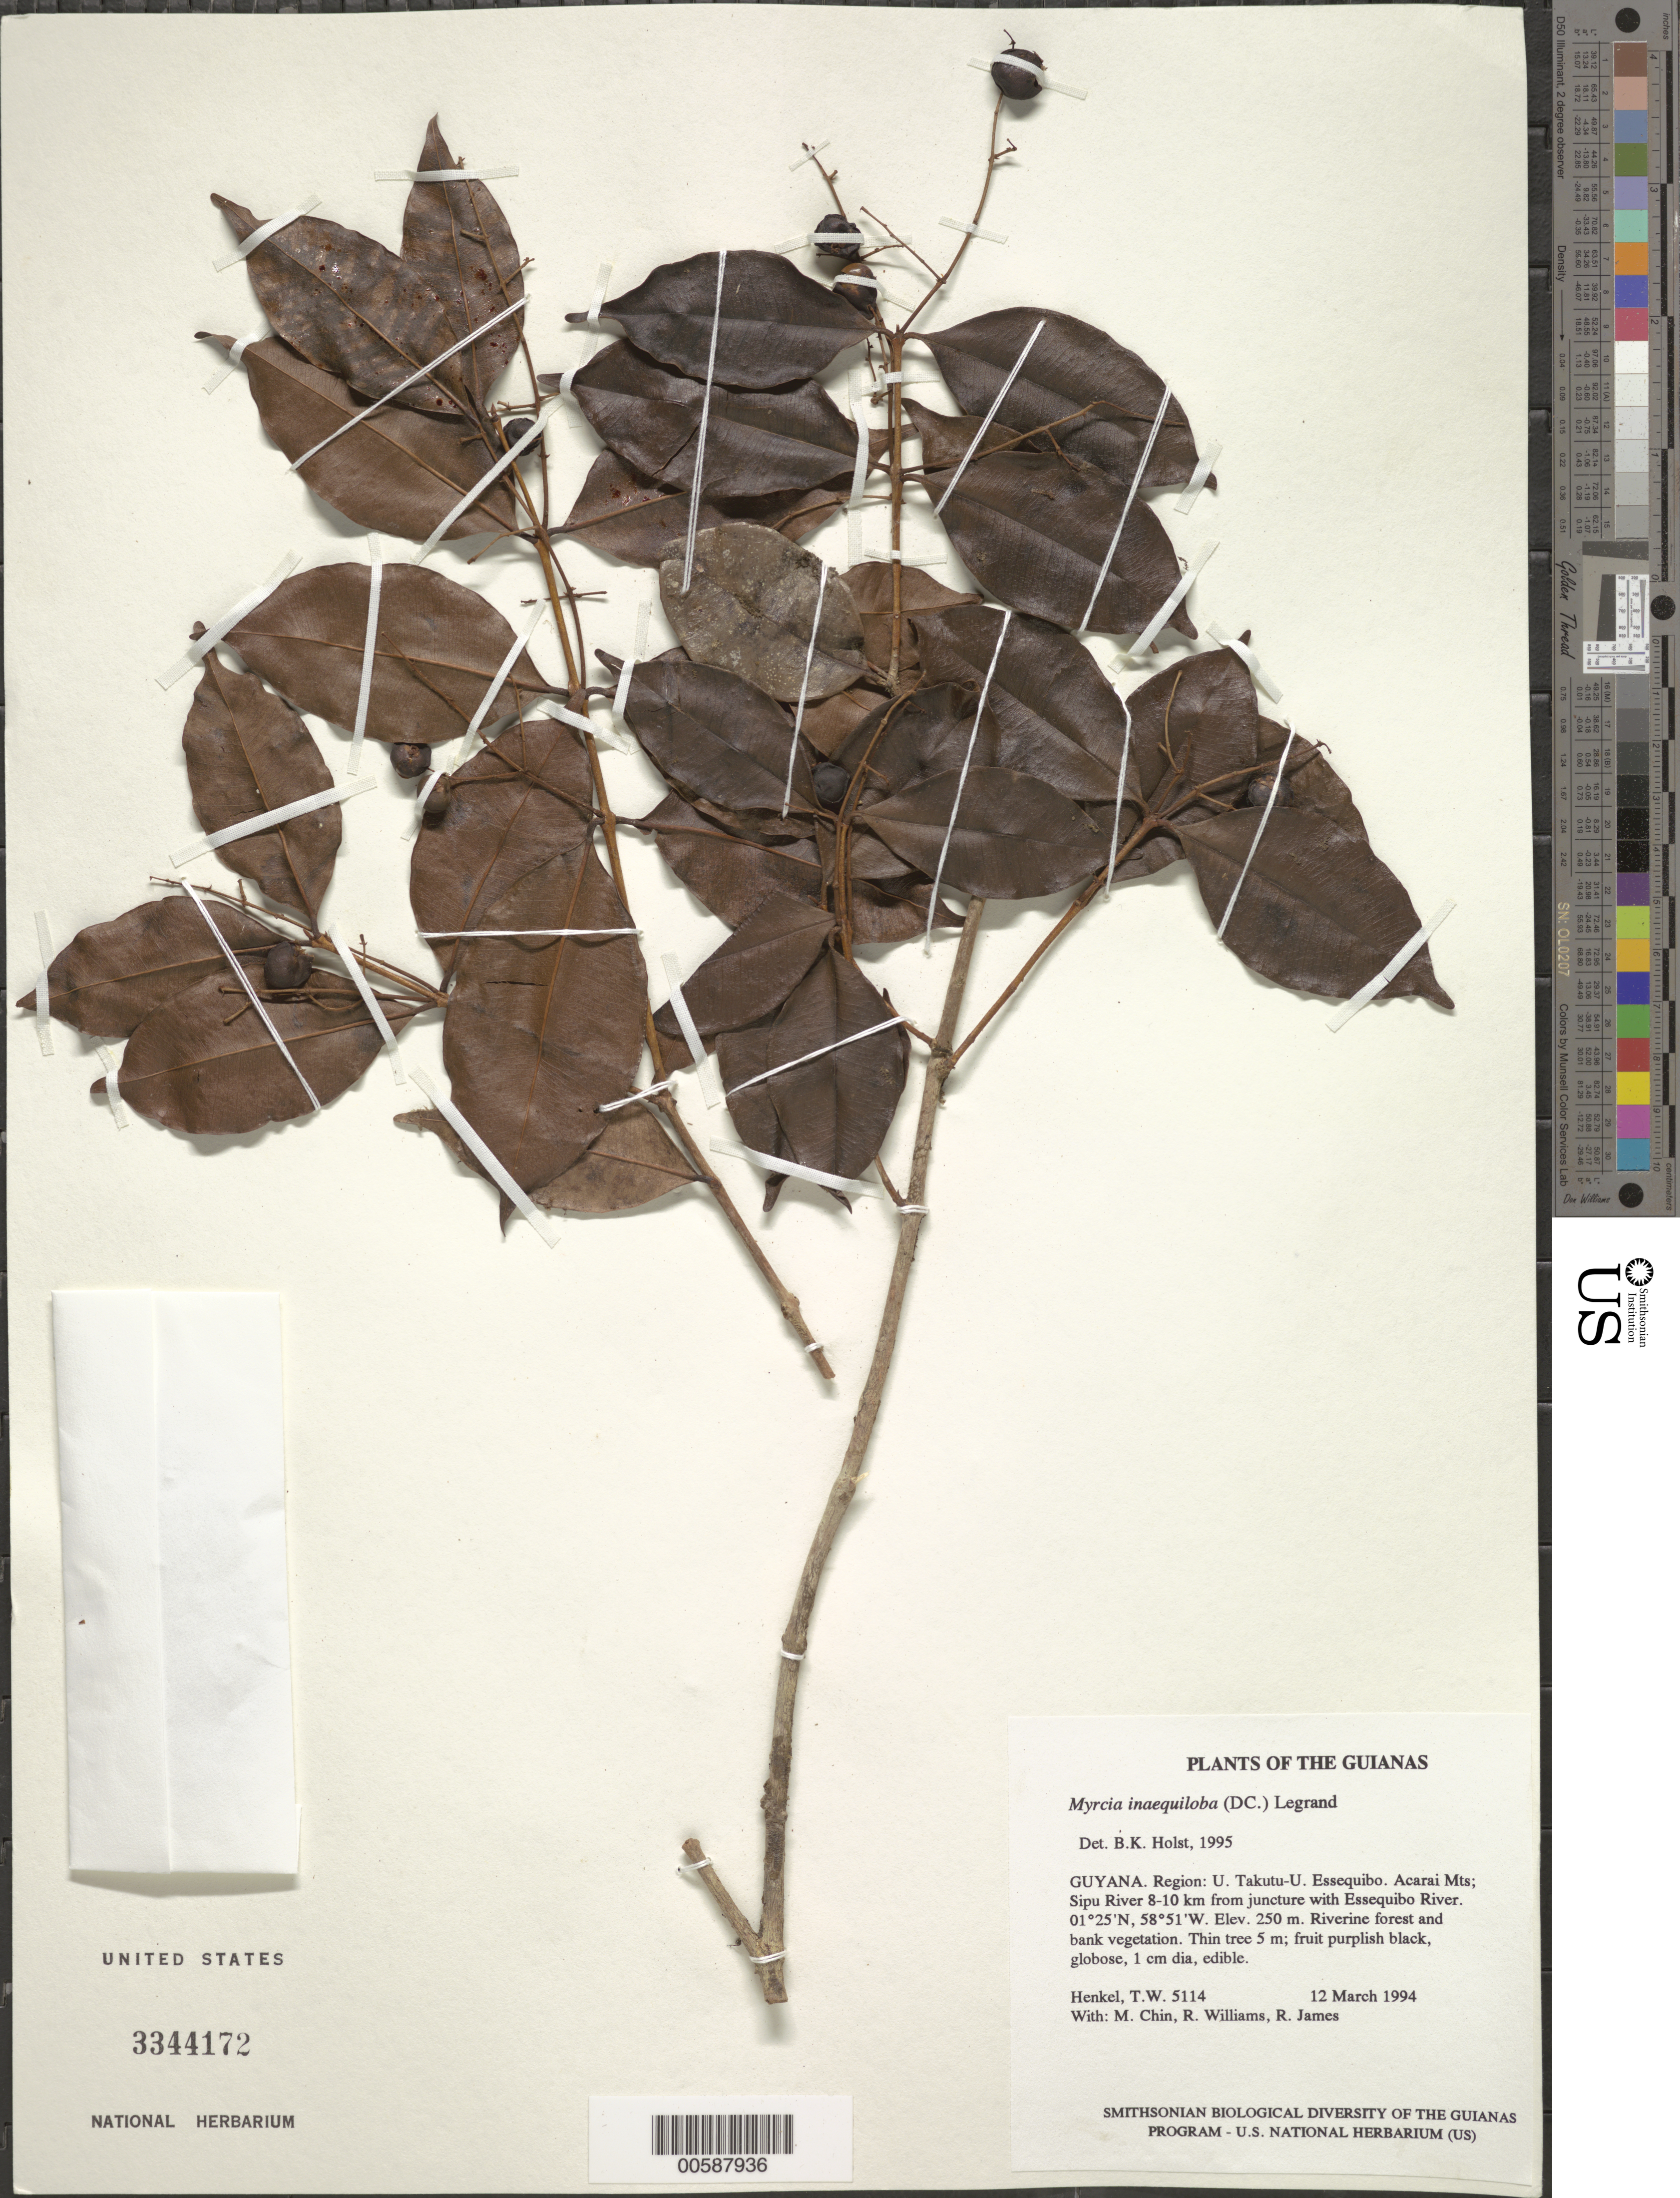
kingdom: Plantae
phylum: Tracheophyta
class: Magnoliopsida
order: Myrtales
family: Myrtaceae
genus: Myrcia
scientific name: Myrcia inaequiloba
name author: (DC.) D. Legrand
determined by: Holst, Bruce K.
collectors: T. Henkel, M. Chin, R. Williams & R. James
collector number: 5114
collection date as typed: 12 March 1994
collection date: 1994-03-12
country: Guyana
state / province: U. Takutu-U. Essequibo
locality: Acarai Mts; Sipu River 8-10 km from juncture with Essequibo River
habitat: Riverine forest and bank vegetation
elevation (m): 250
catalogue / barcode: US 3344172